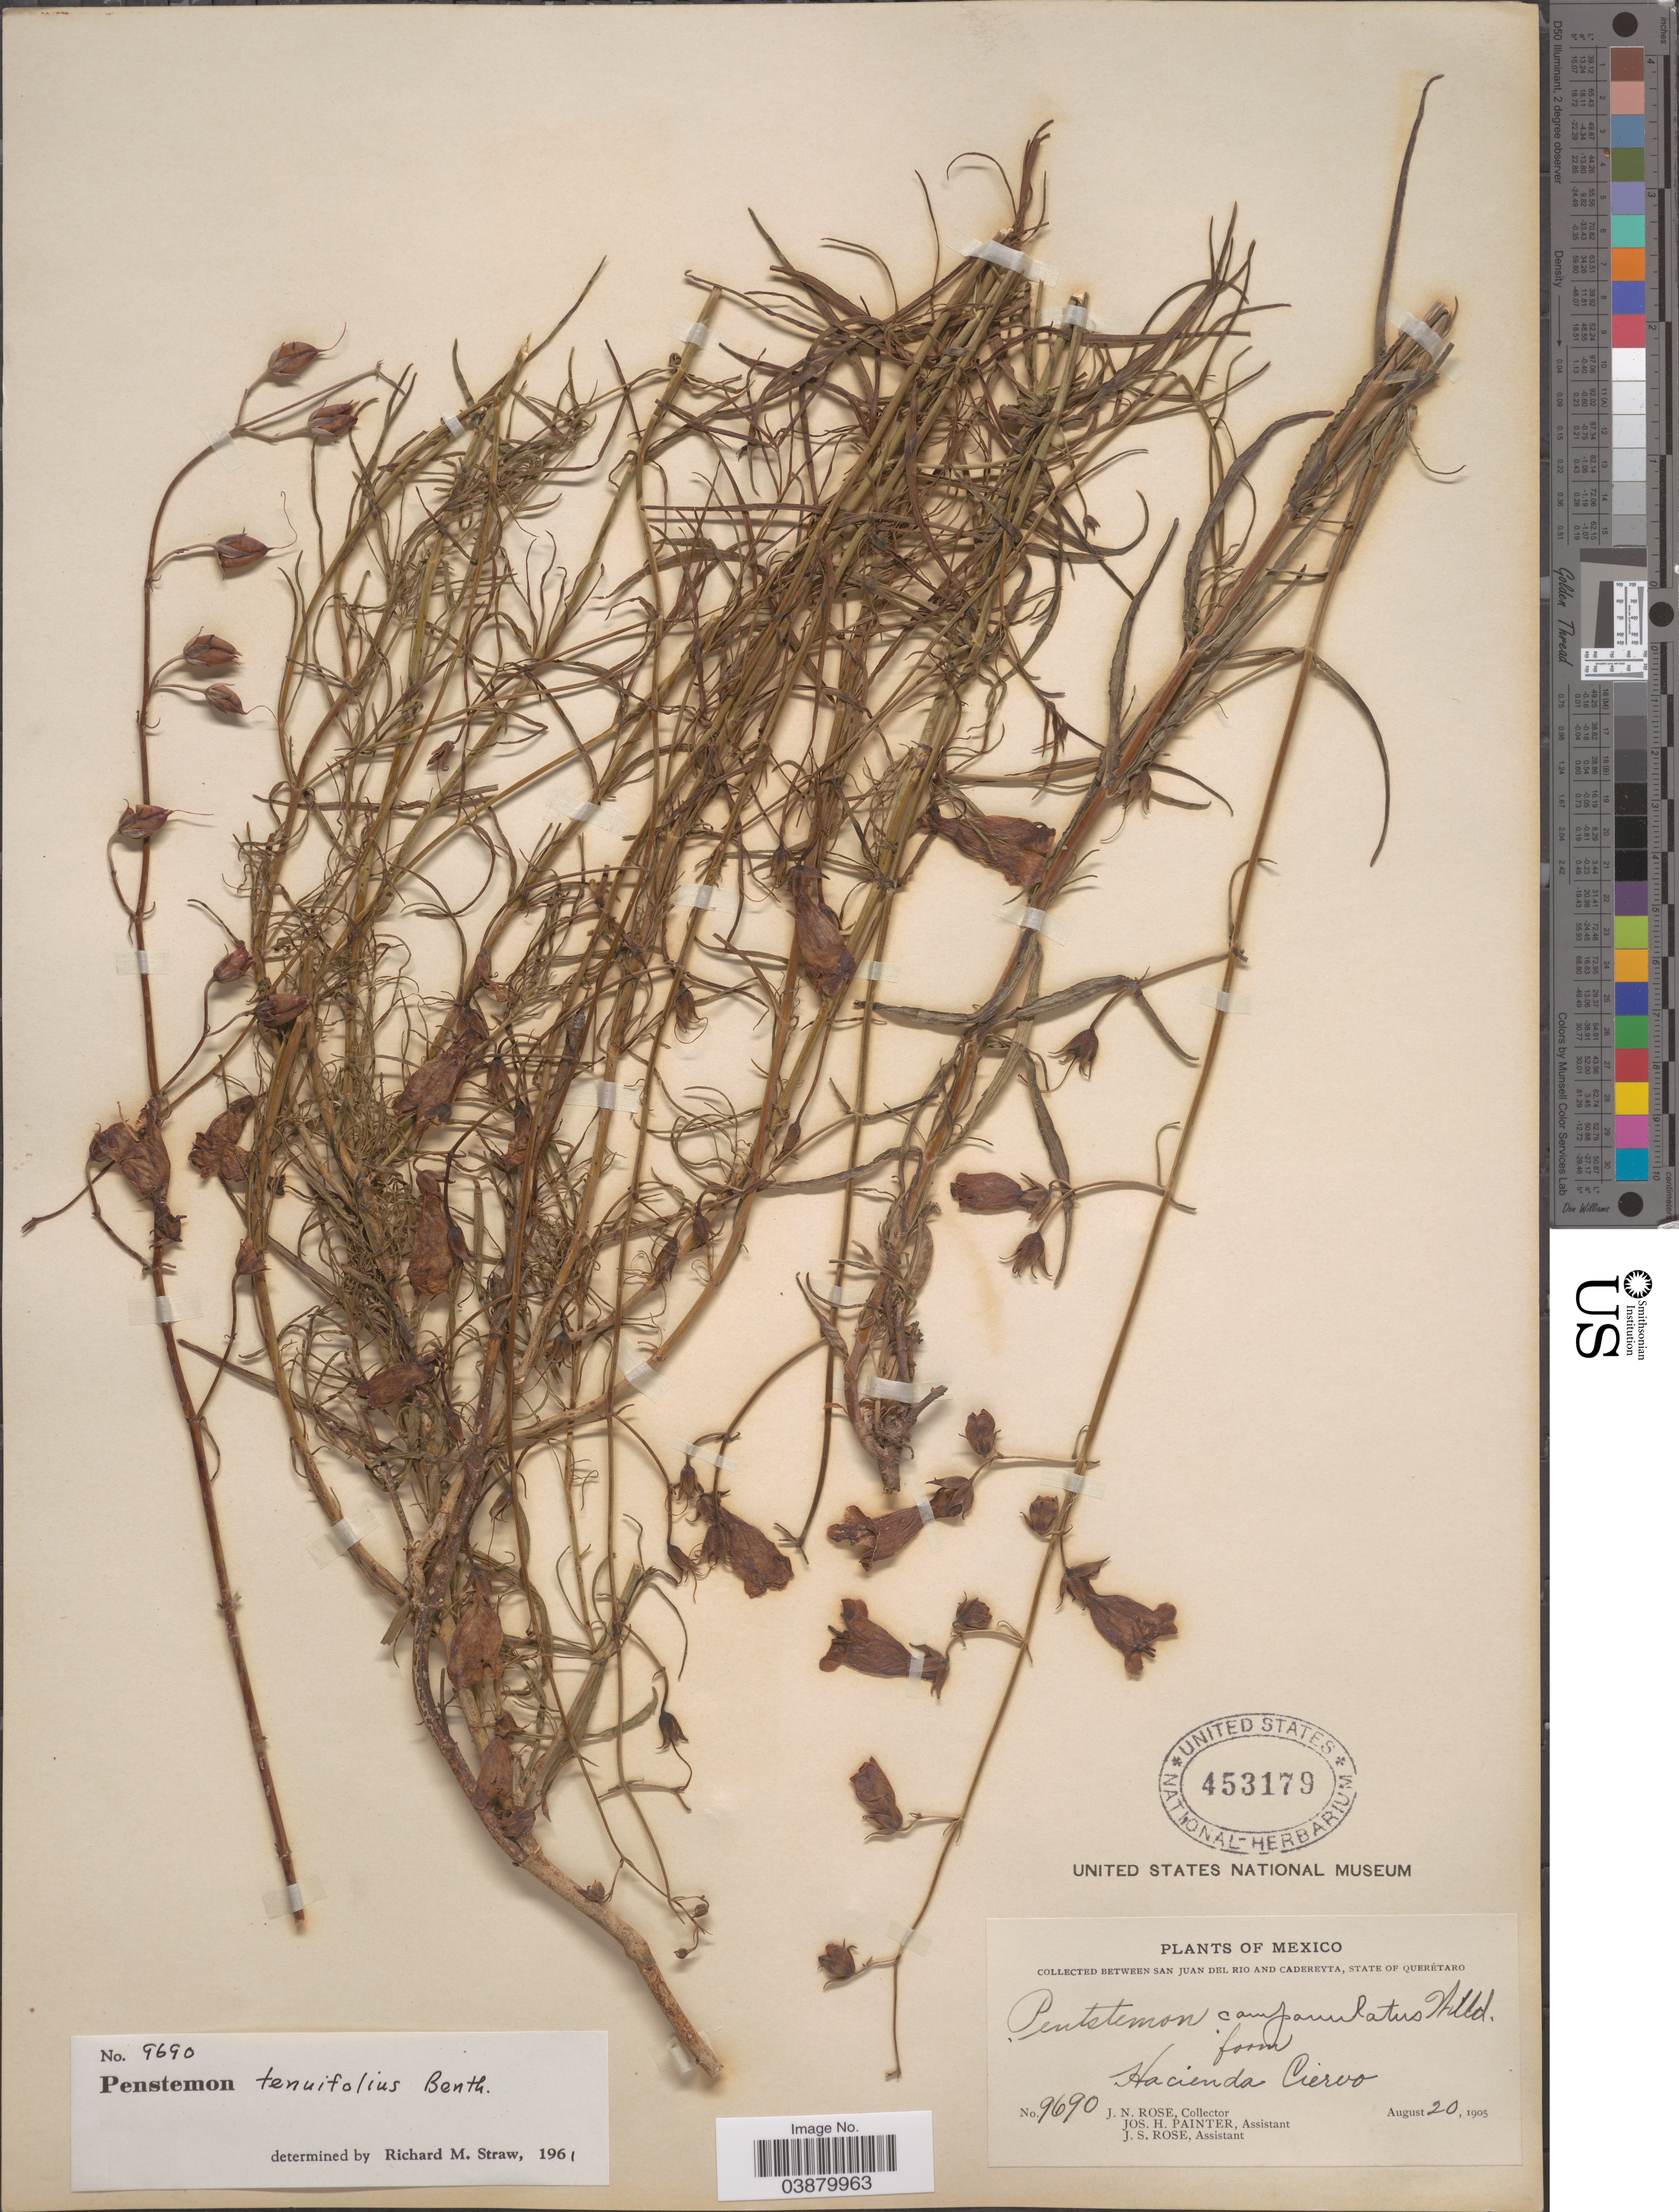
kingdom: Plantae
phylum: Tracheophyta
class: Magnoliopsida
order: Lamiales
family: Plantaginaceae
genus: Penstemon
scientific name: Penstemon tenuifolius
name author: Benth.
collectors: J. N. Rose, J. H. Painter & J. S. Rose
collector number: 9690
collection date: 1905-08-20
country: Mexico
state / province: Querétaro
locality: Between San Juan del Rio and Cadereyta. Hacienda Ciervo.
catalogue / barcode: US 453179